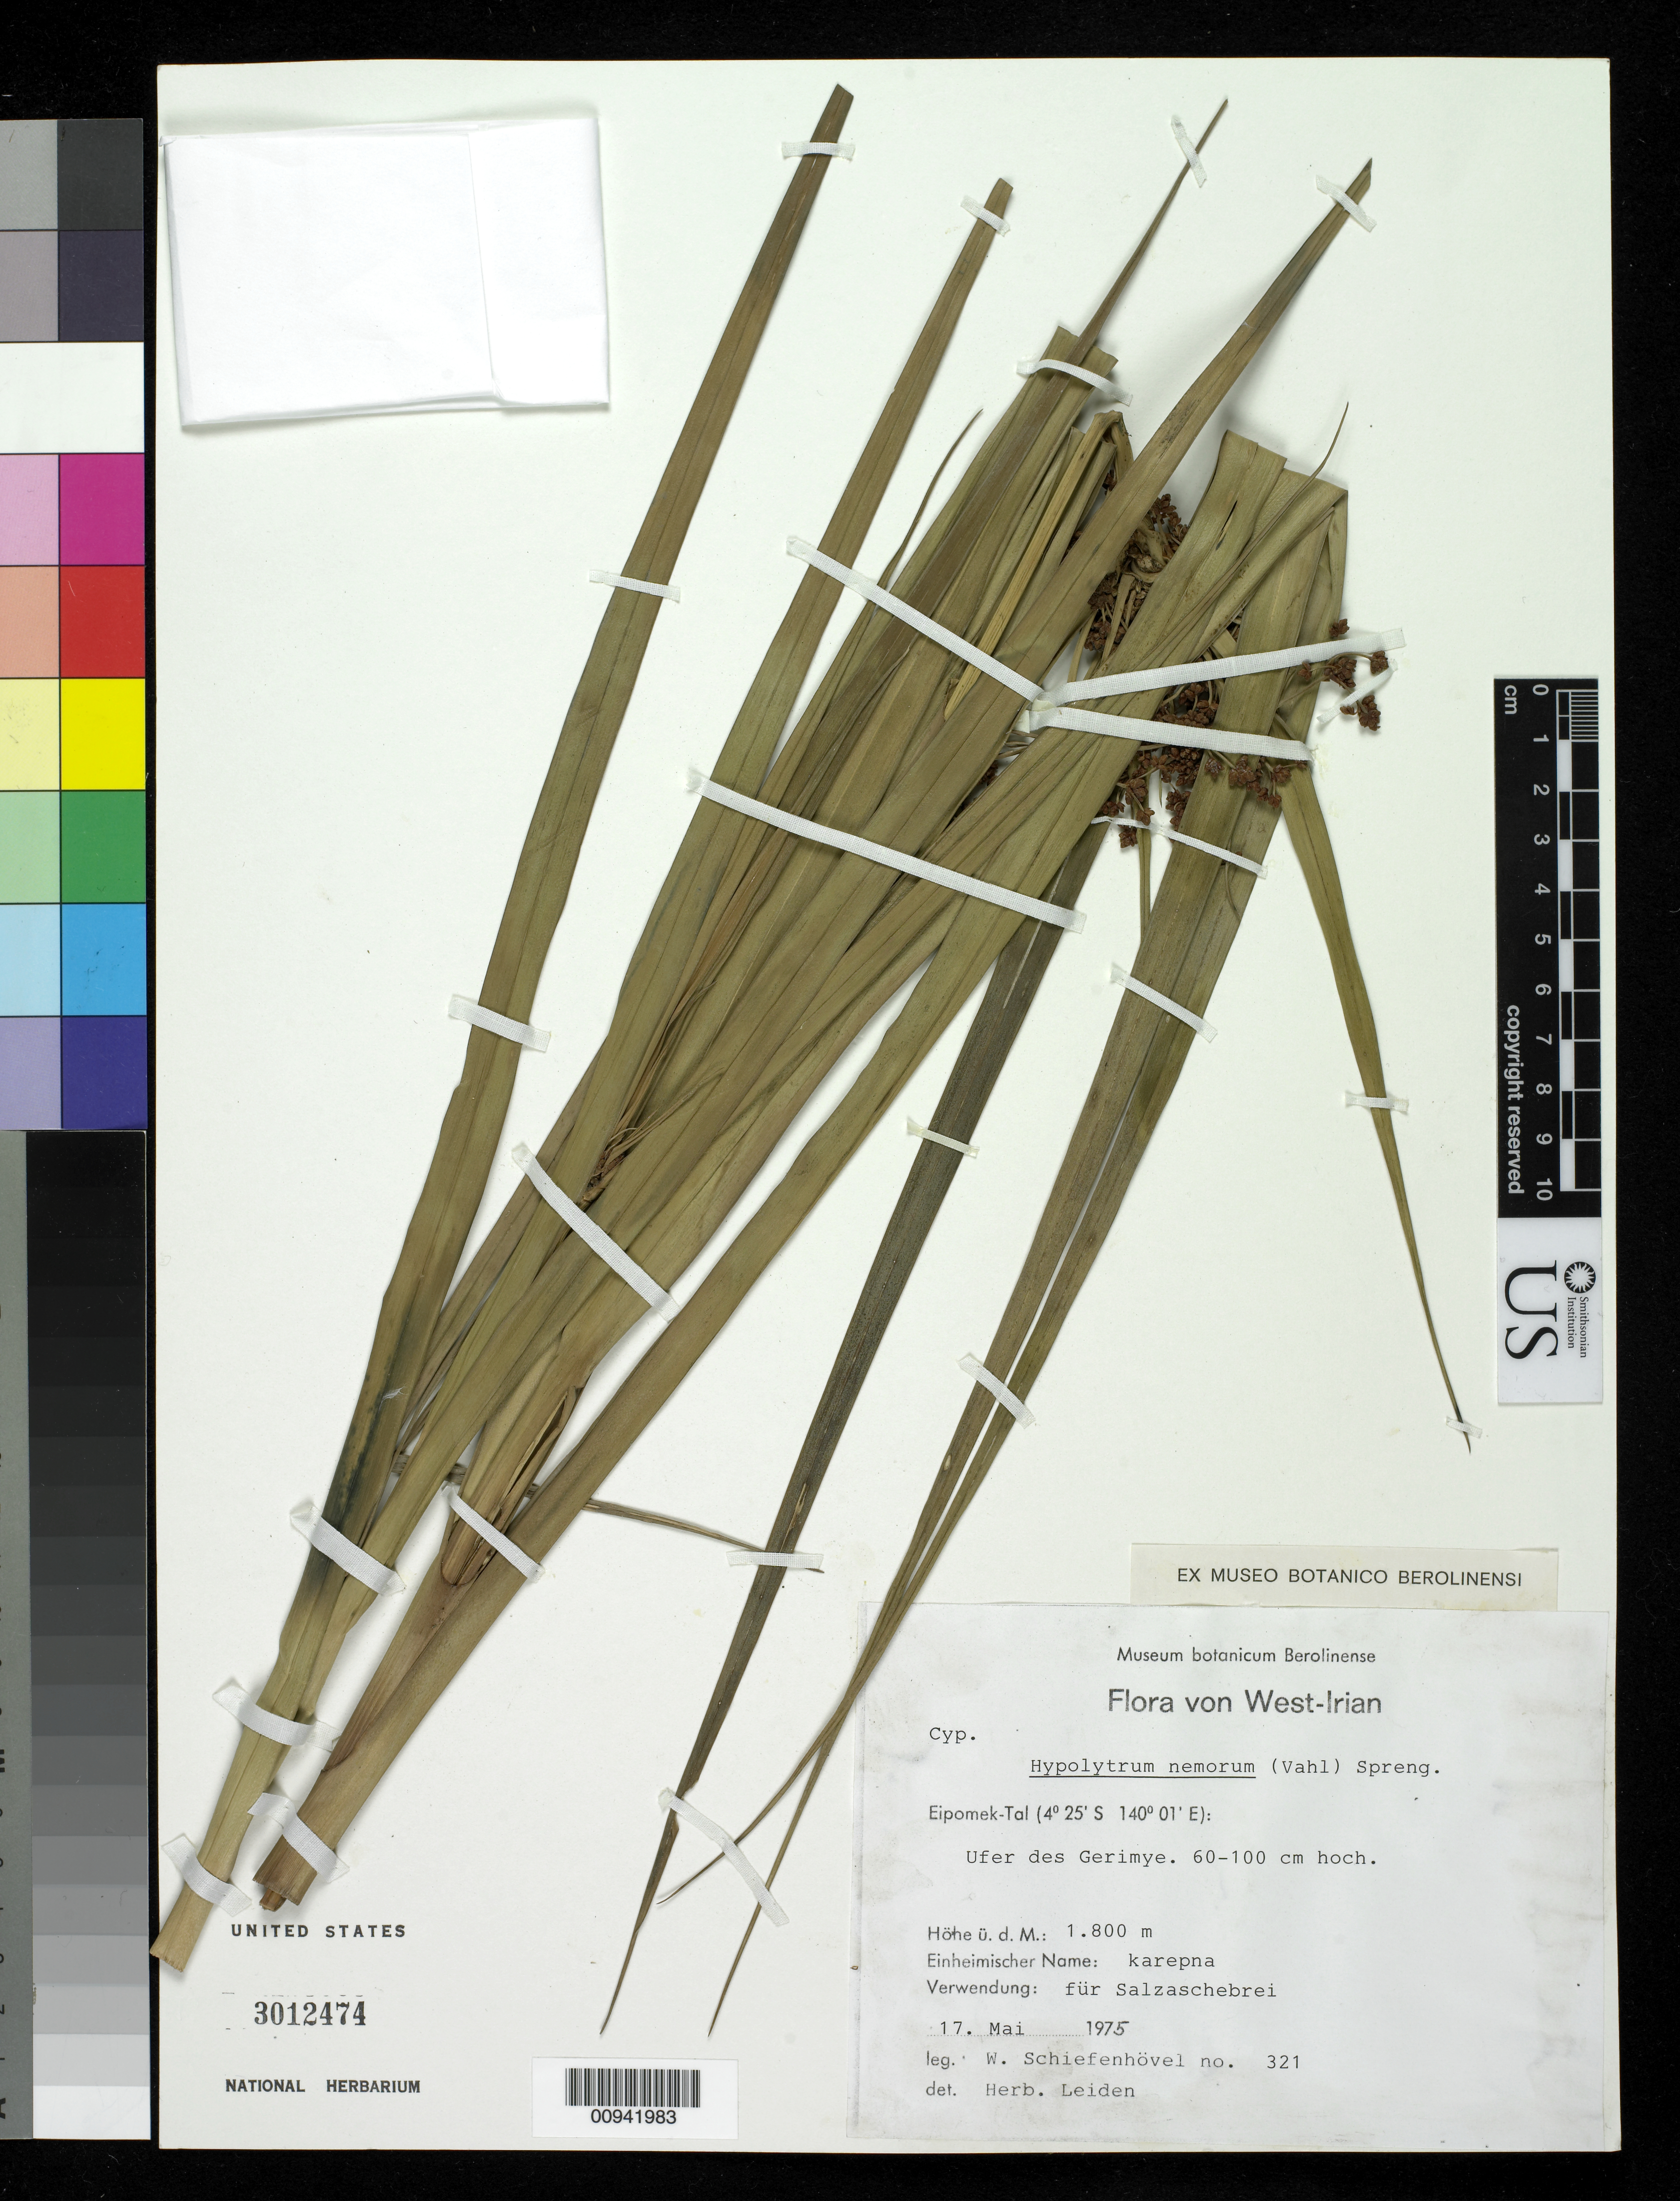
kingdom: Plantae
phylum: Tracheophyta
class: Liliopsida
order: Poales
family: Cyperaceae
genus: Hypolytrum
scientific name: Hypolytrum nemorum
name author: (Vahl) Spreng.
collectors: W. Schiefenhövel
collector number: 321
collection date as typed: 17 May 1975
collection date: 1975-05-17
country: Papua New Guinea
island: New Guinea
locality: Eipomek-Tal. Ufer des Gerimye.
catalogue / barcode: US 3012474